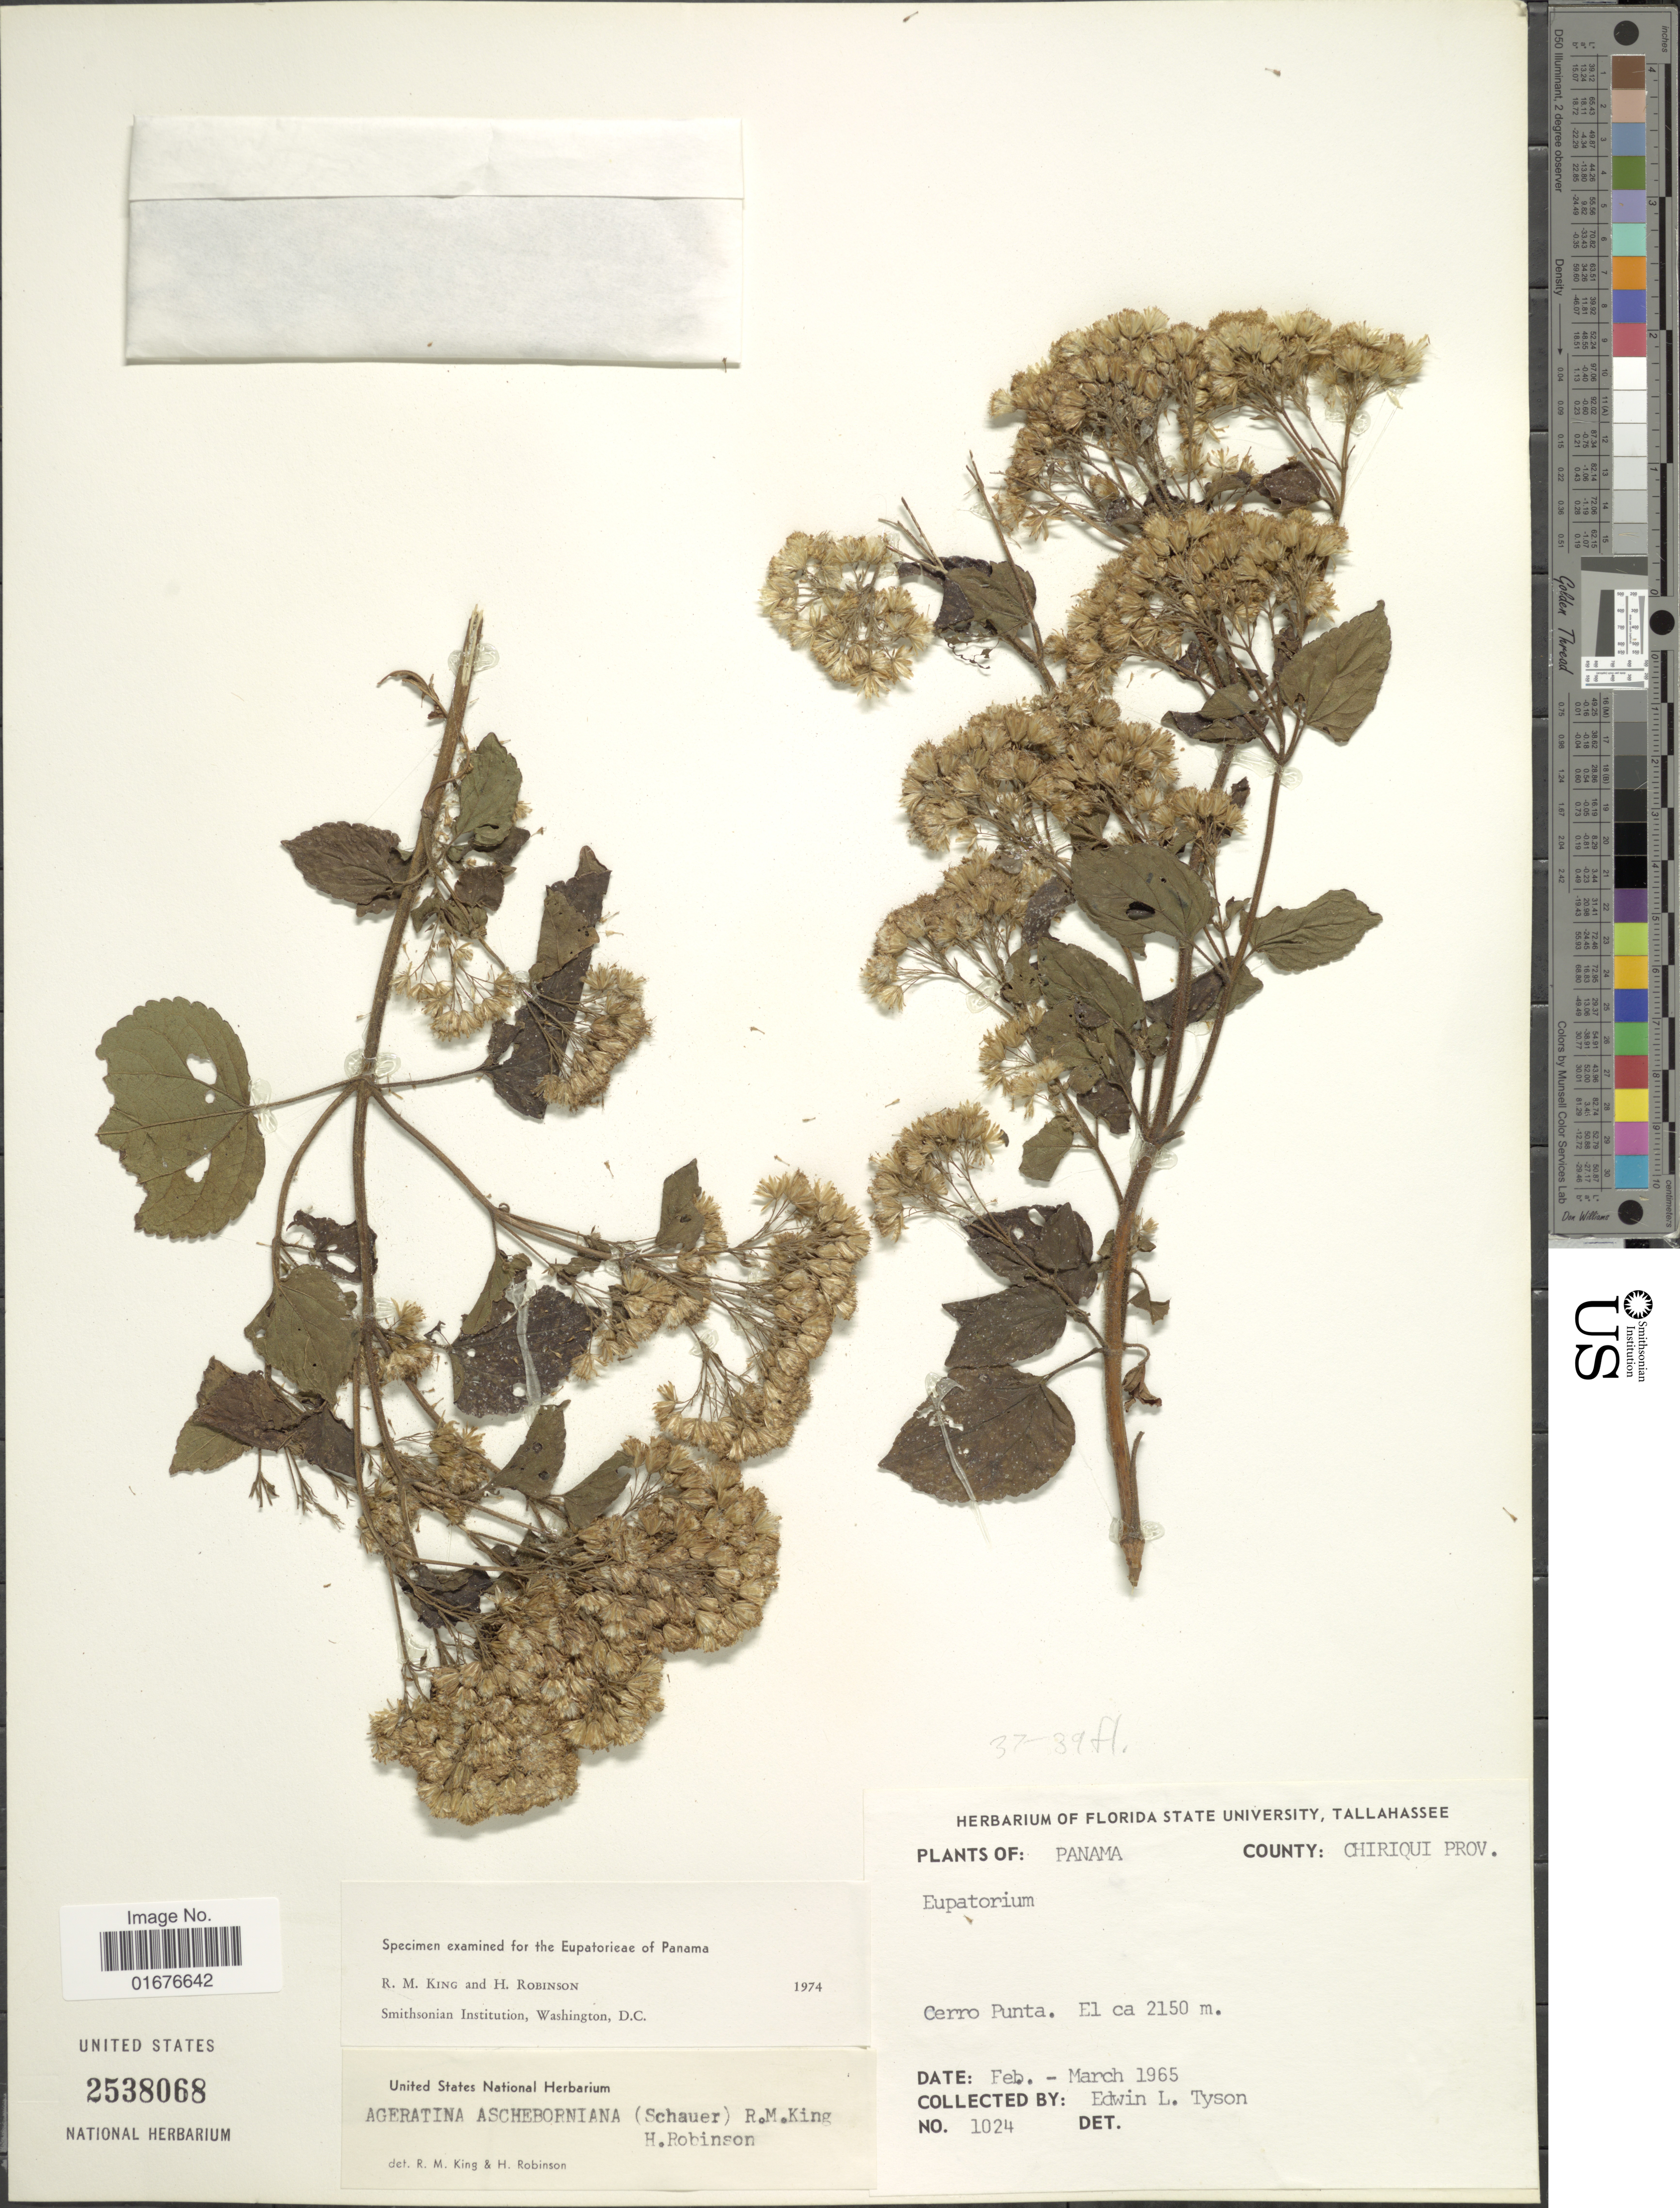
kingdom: Plantae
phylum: Tracheophyta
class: Magnoliopsida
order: Asterales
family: Asteraceae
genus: Ageratina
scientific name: Ageratina pichinchensis var. bustamenta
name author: (DC.) R.M. King & H. Rob.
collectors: E. L. Tyson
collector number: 1024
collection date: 1965-02/1965-03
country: Panama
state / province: Chiriqui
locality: Cerro Punta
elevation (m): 2150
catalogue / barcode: US 2538068